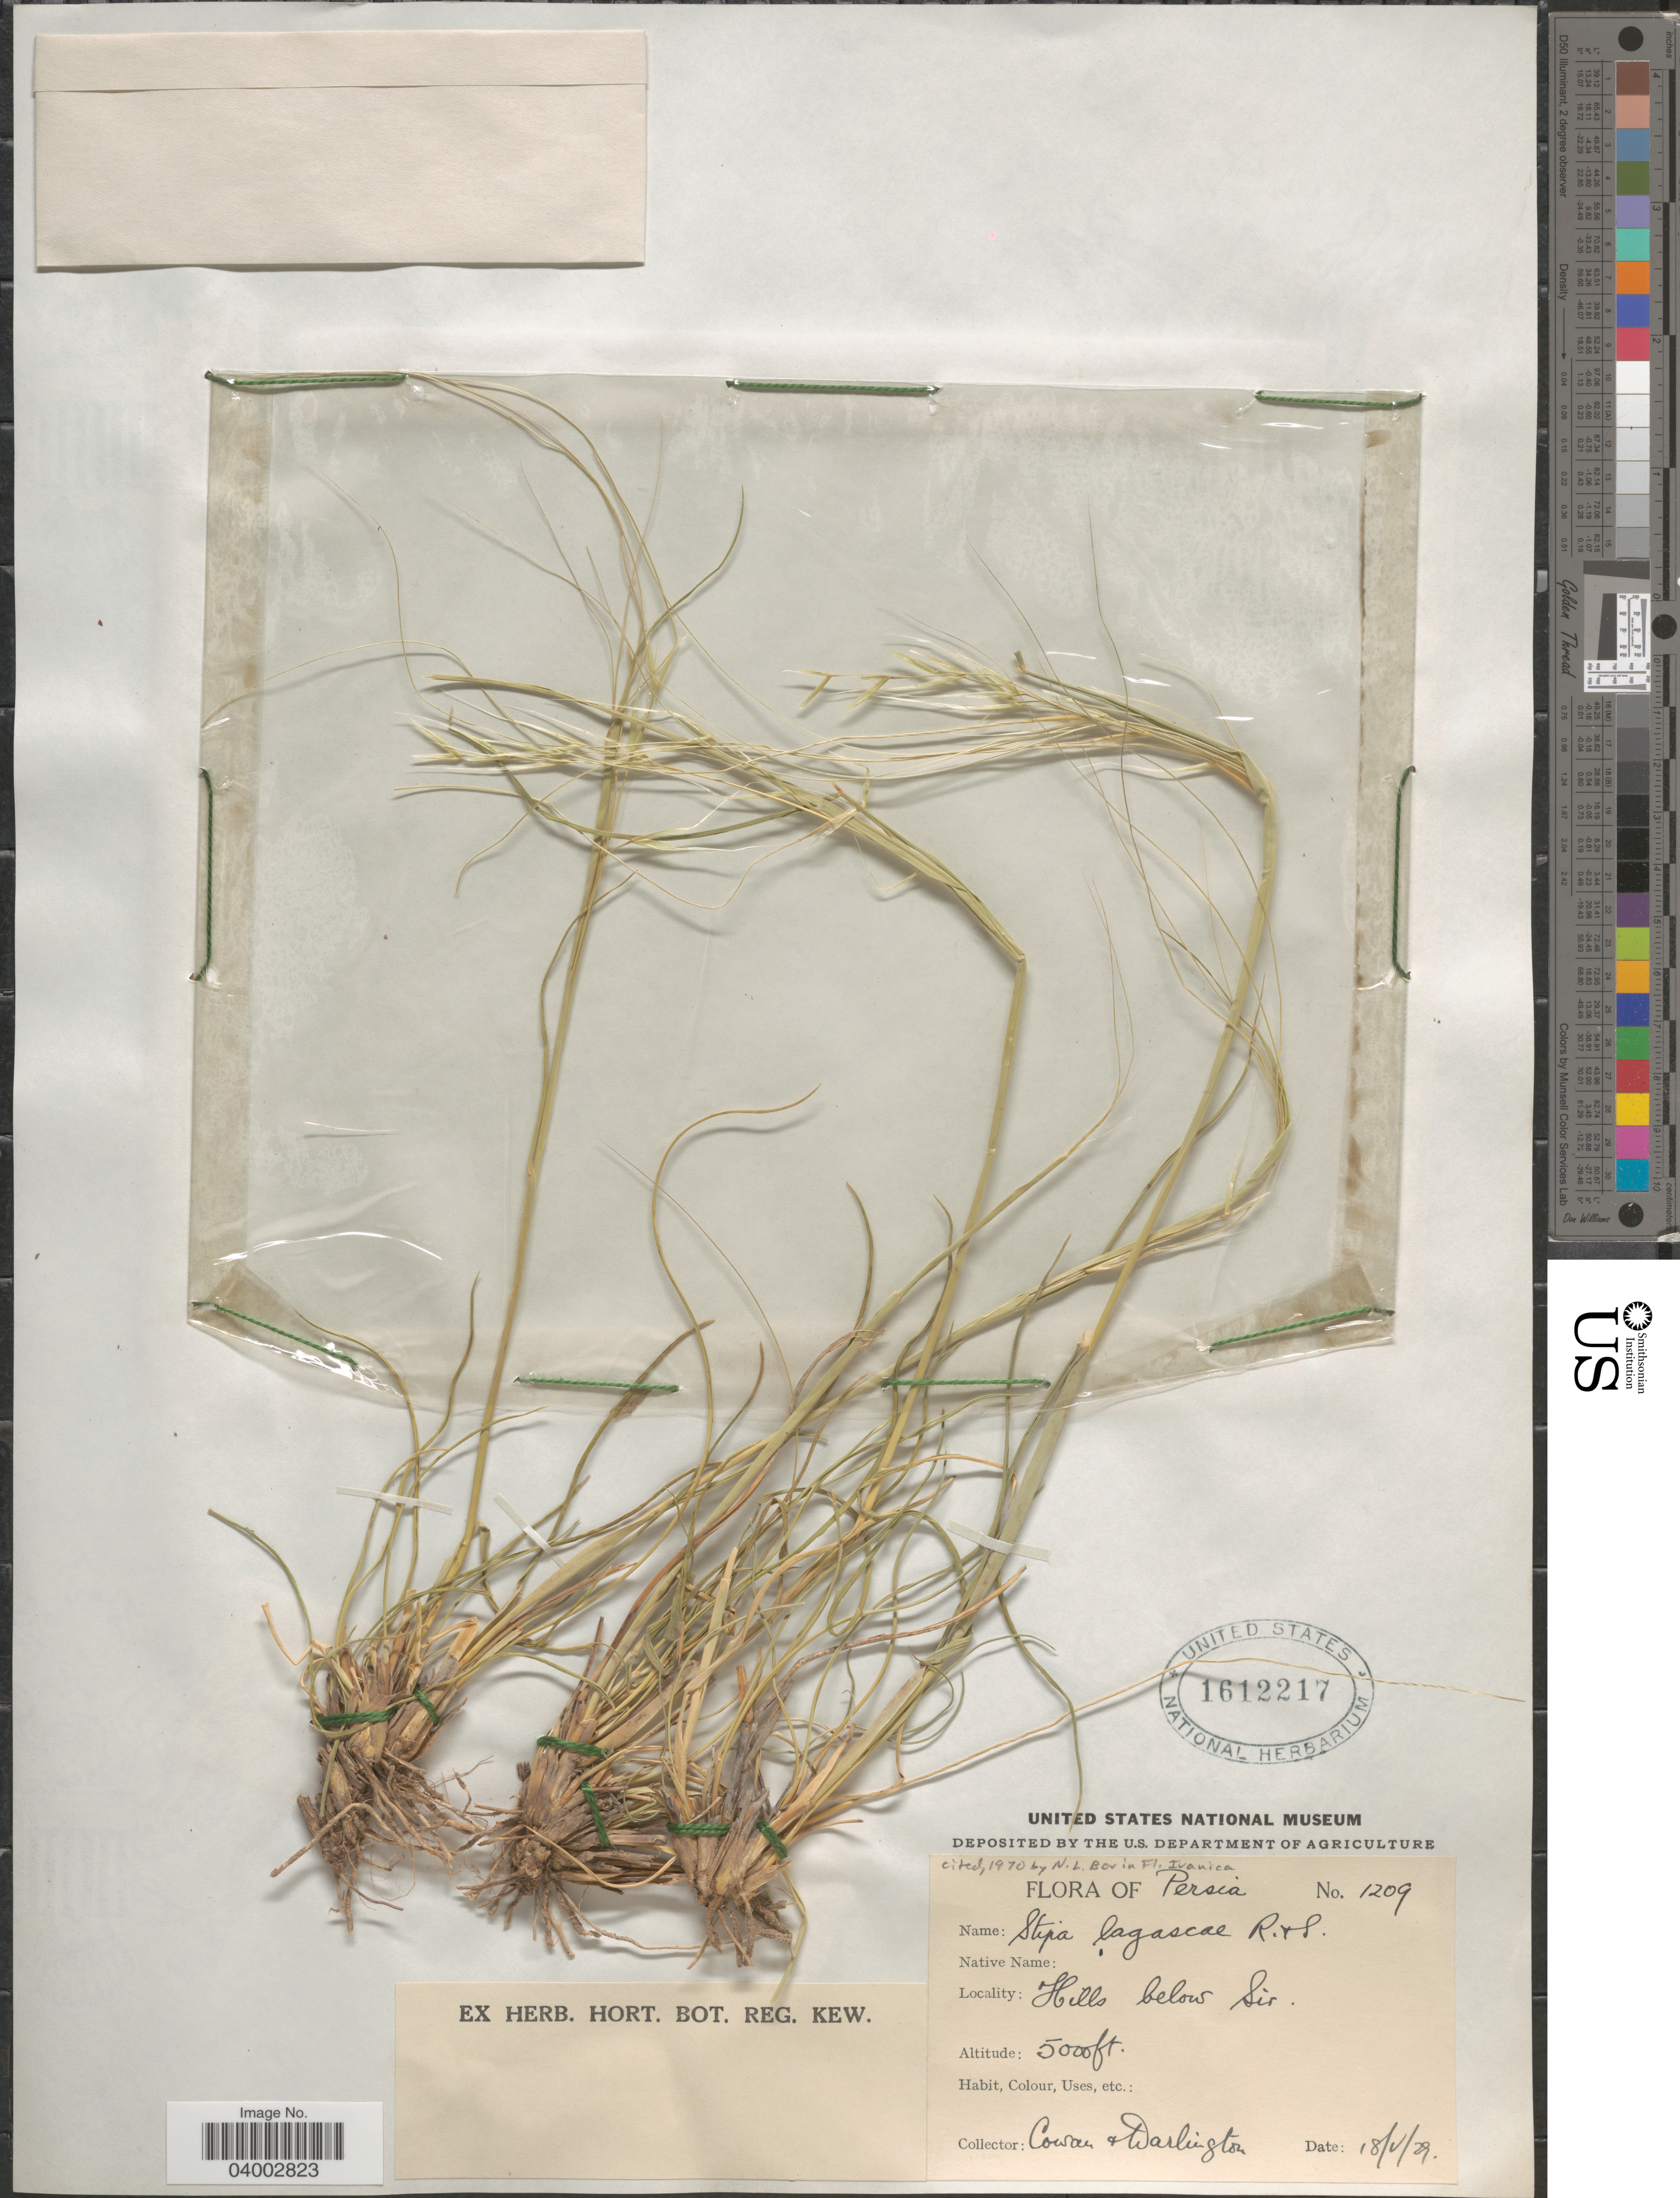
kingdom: Plantae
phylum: Tracheophyta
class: Liliopsida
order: Poales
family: Poaceae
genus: Stipa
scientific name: Stipa lagascae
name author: Schult. & Roem.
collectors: Cowan & Darlington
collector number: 1209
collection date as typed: Transcribed d/m/y: 18/5/25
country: Iran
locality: Persia. Hills below Sir.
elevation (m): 1524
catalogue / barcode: US 1612217